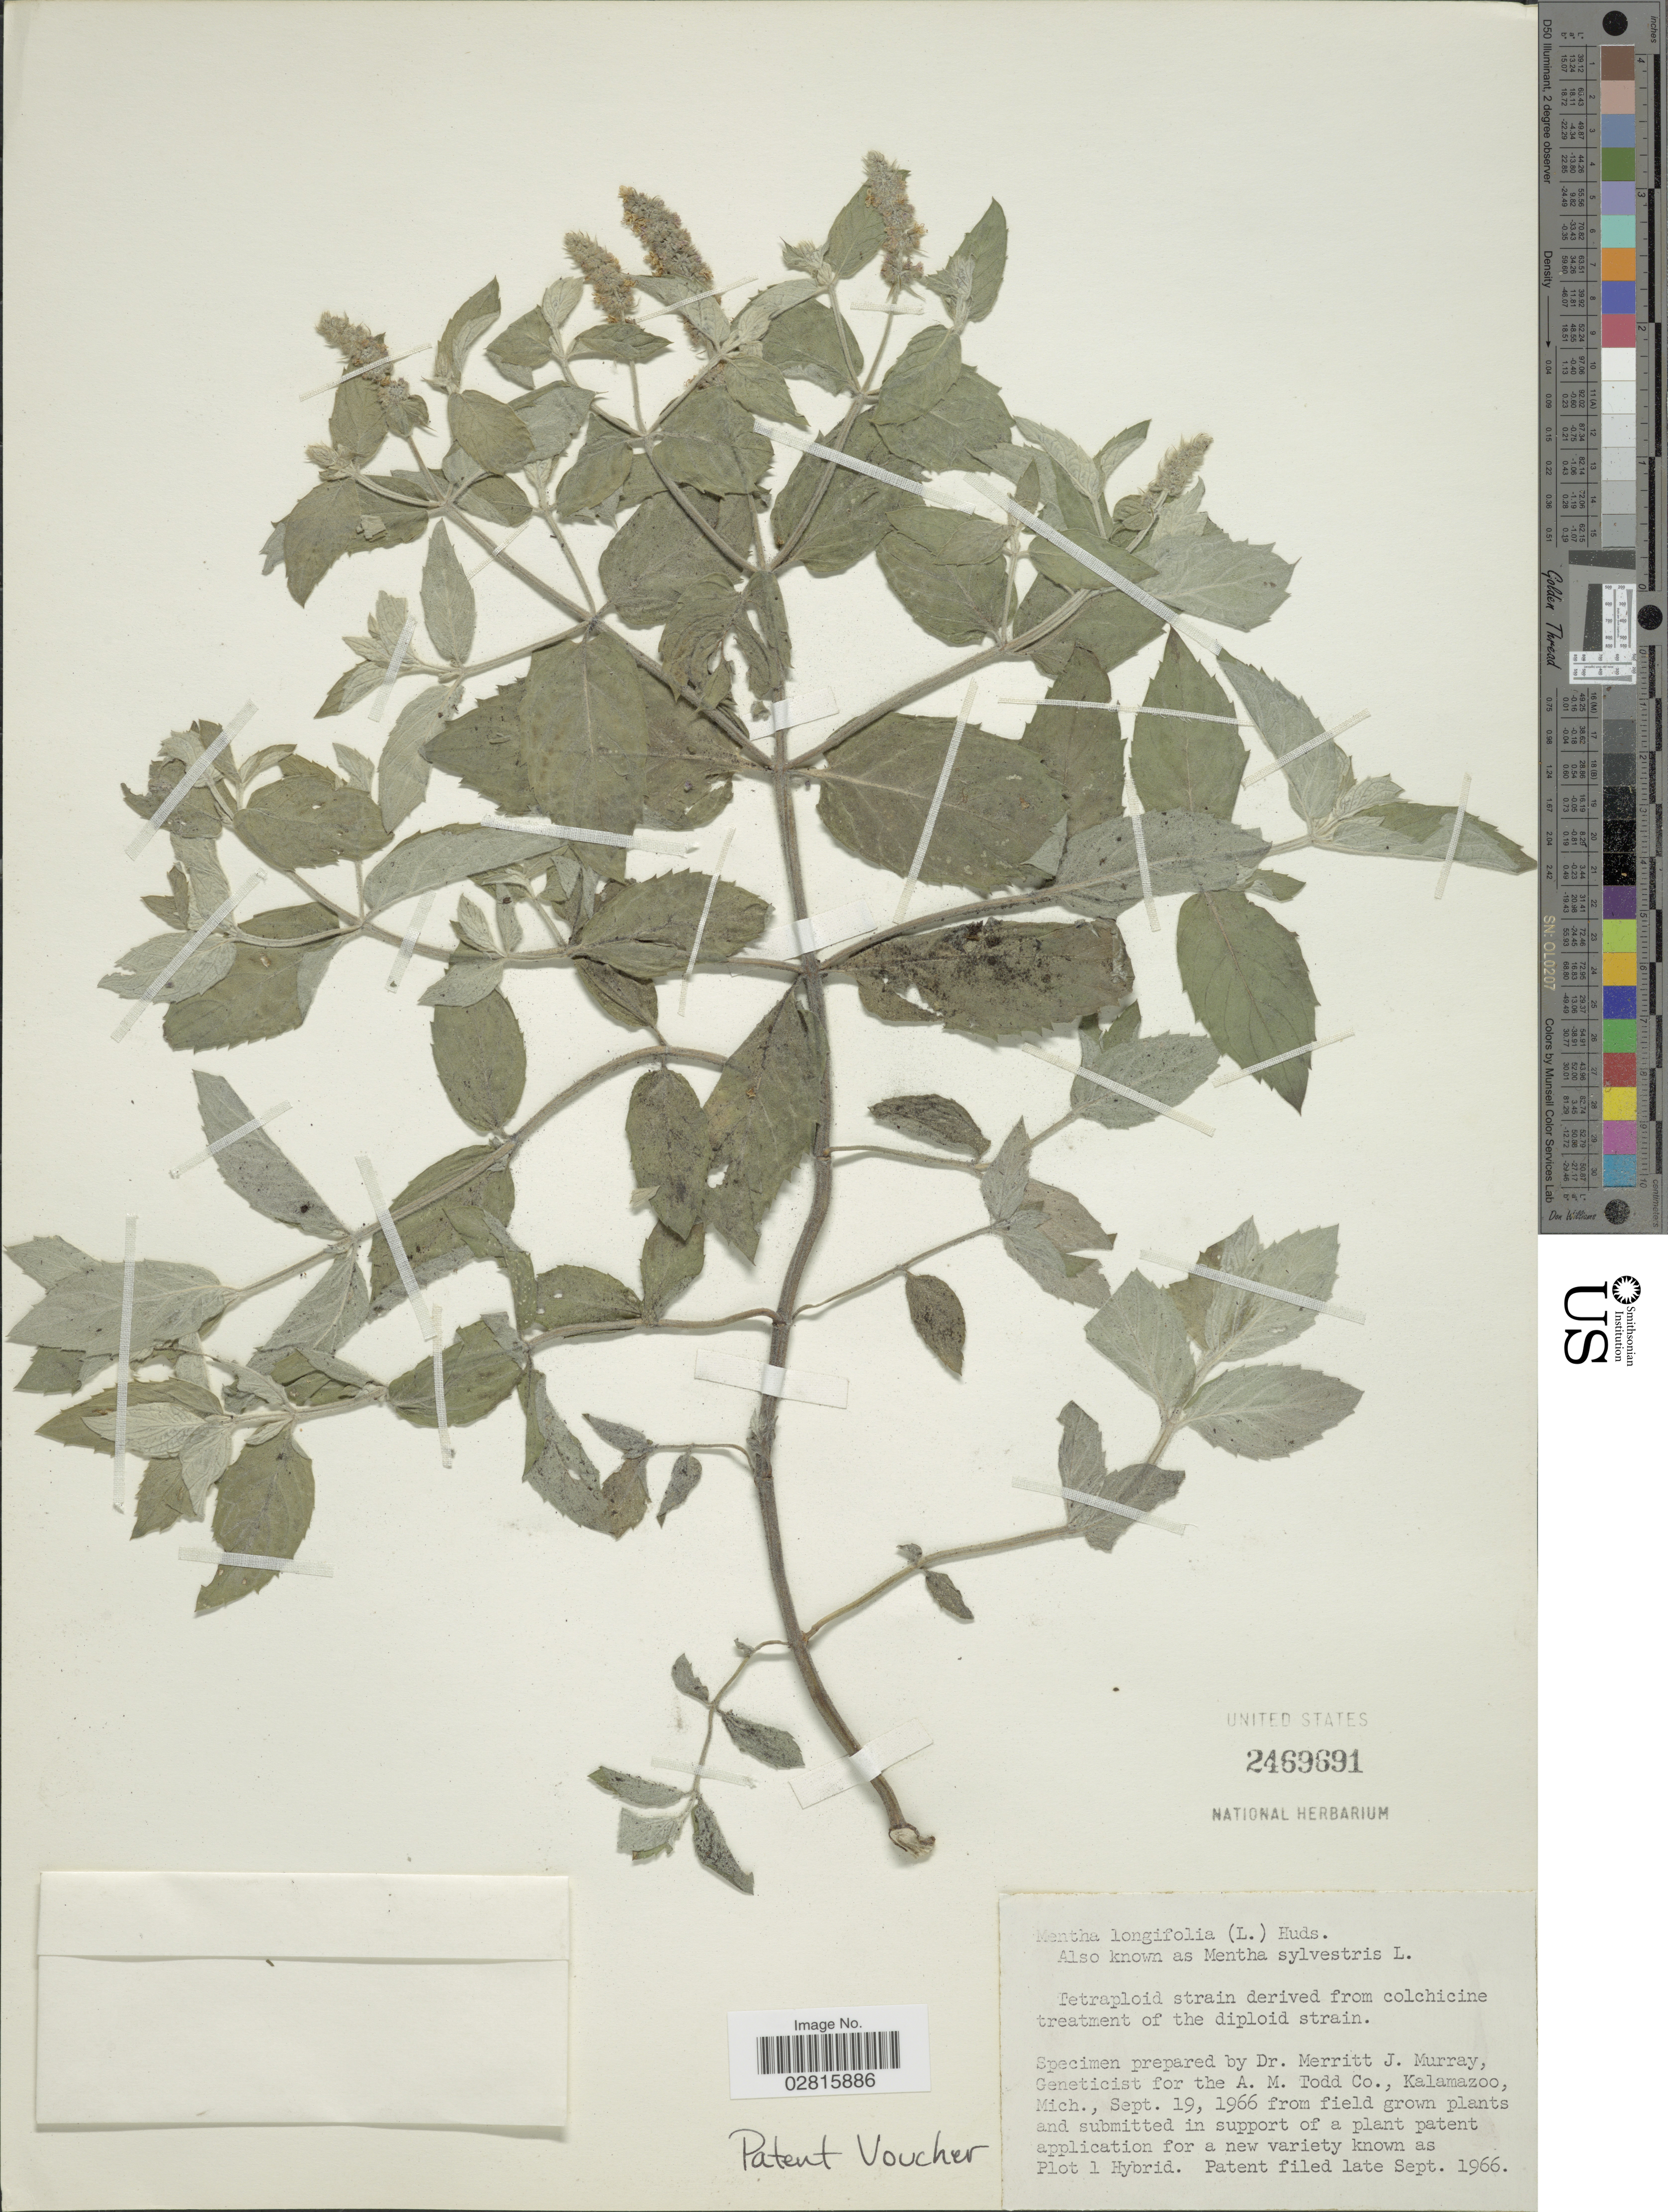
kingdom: Plantae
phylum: Tracheophyta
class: Magnoliopsida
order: Lamiales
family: Lamiaceae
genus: Mentha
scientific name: Mentha longifolia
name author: (L.) L.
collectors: M. Murray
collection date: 1966-09-19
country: United States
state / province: Michigan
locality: For the A.M. Todd Co., Kalamazoo, Mich.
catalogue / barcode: US 2469691